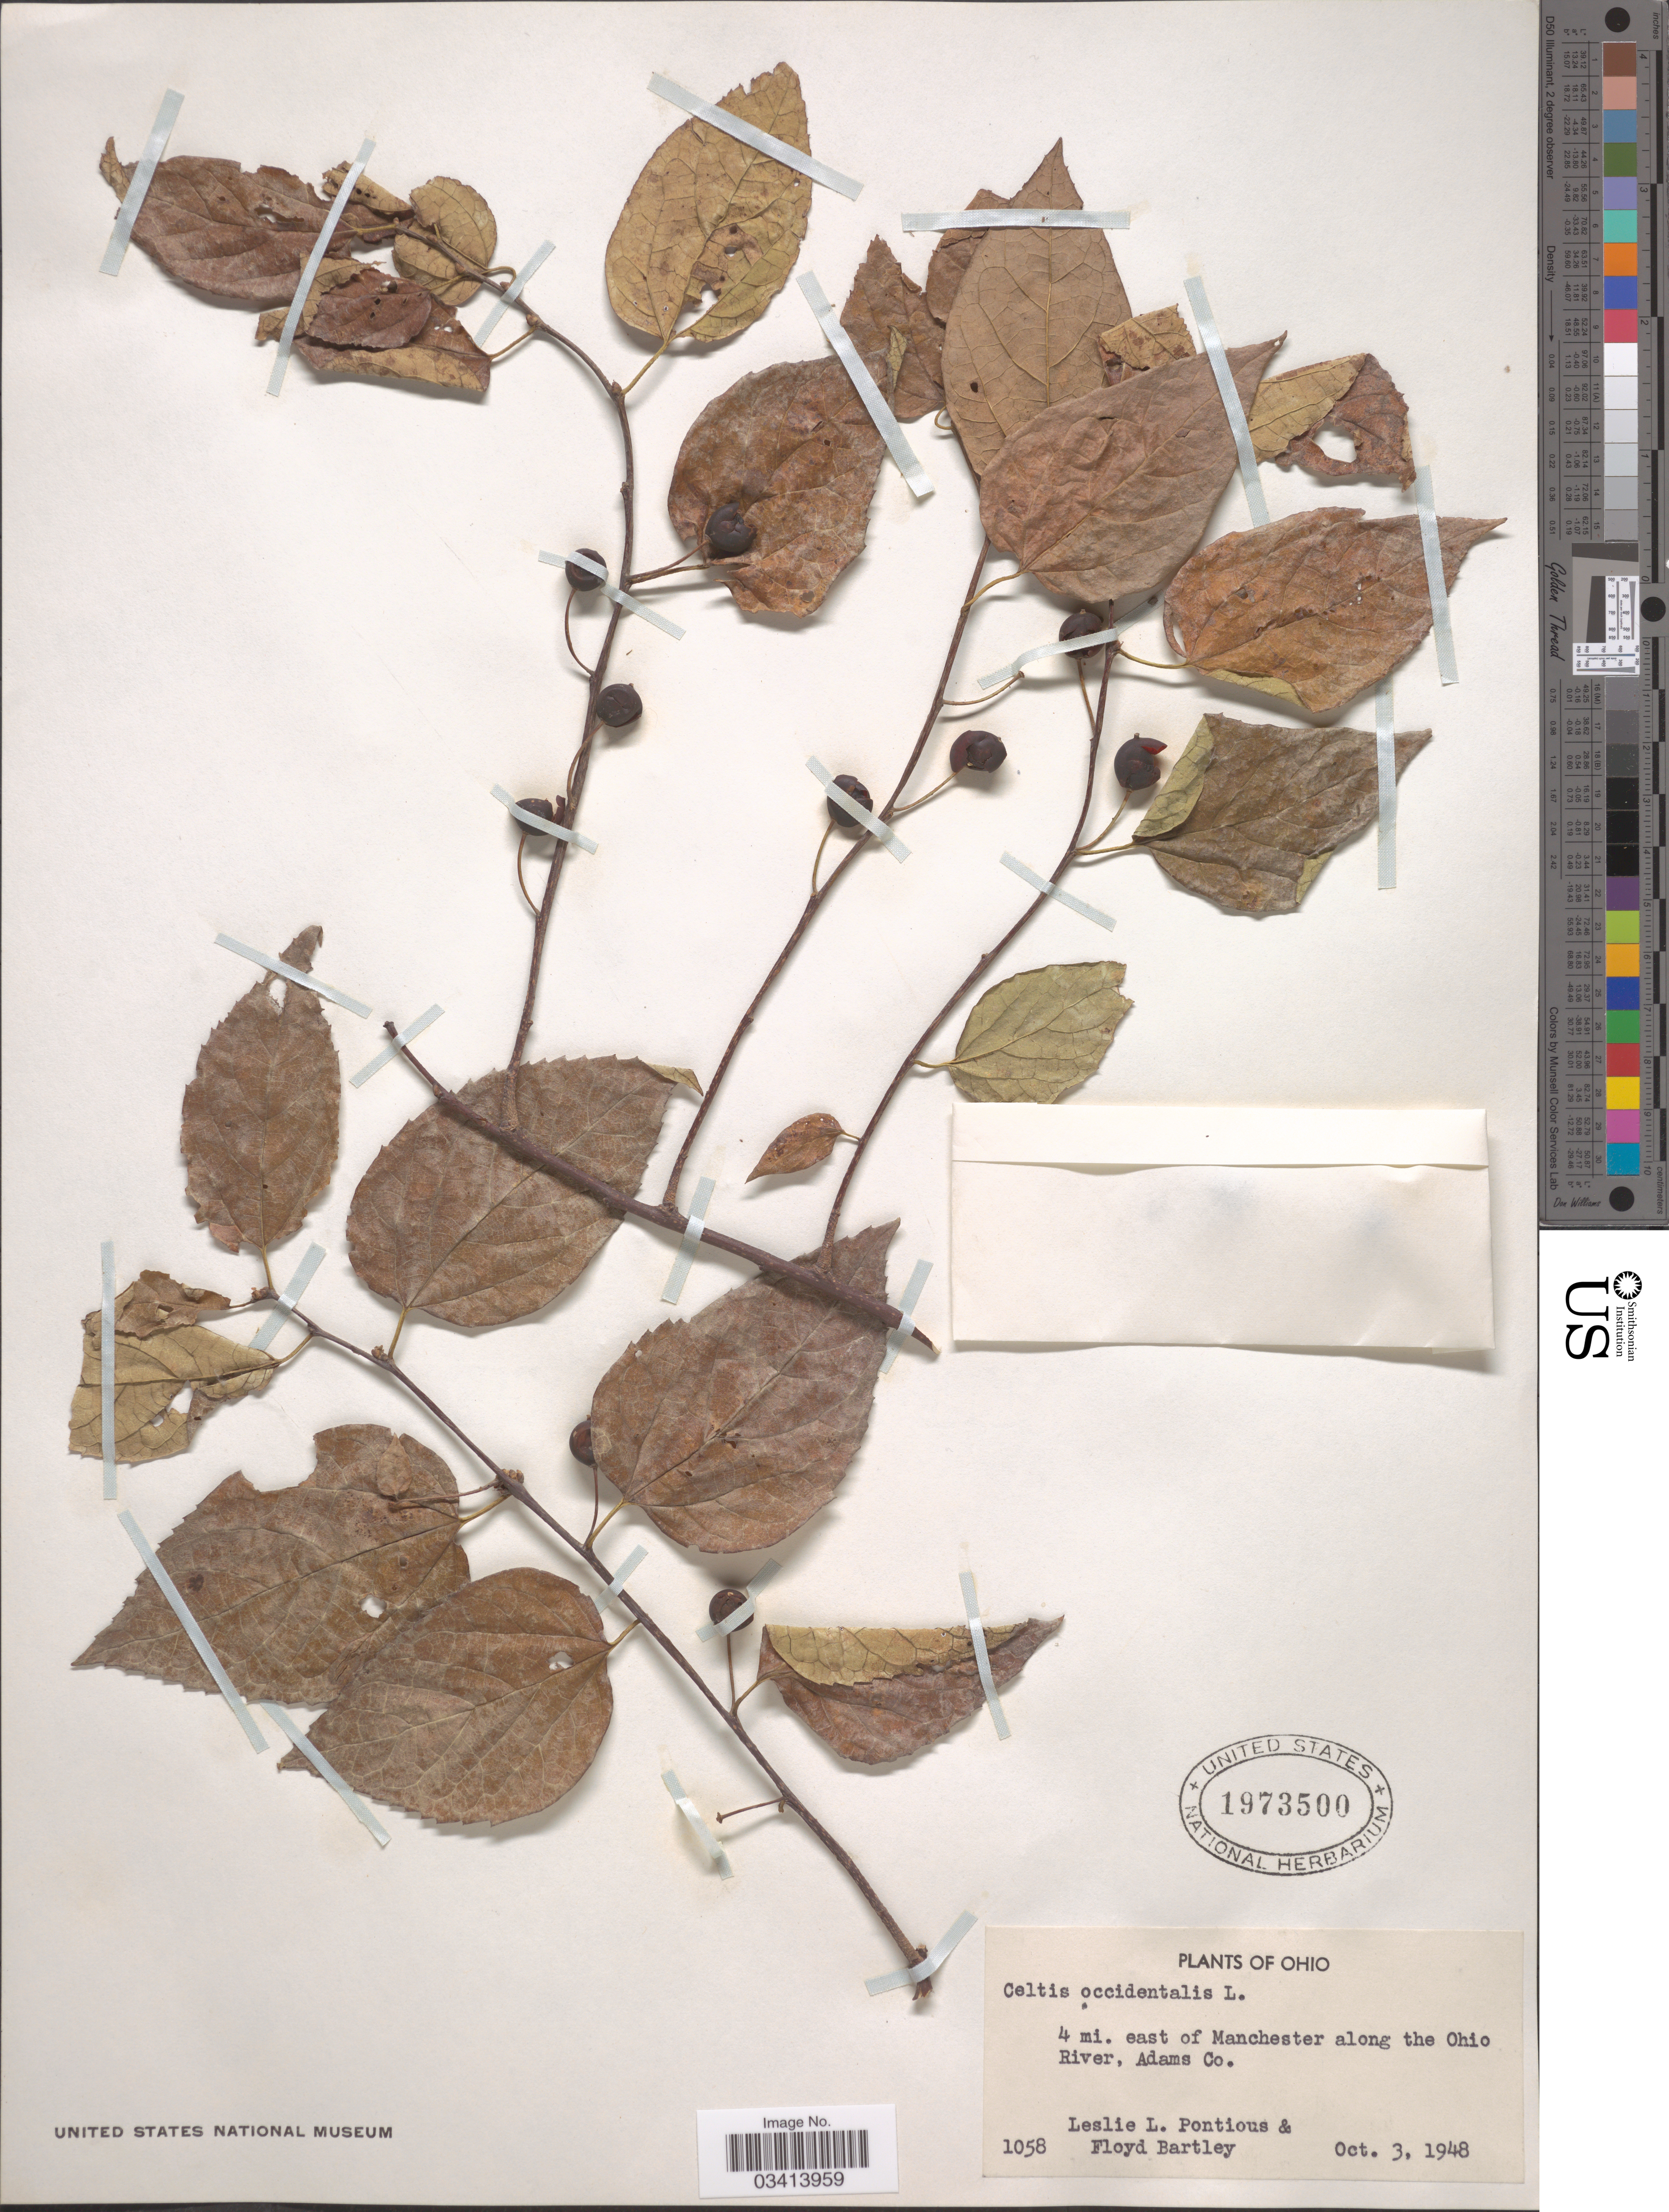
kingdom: Plantae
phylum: Tracheophyta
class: Magnoliopsida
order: Rosales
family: Cannabaceae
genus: Celtis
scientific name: Celtis occidentalis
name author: L.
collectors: L. L. Pontious & F. Bartley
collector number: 1058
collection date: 1948-10-03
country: United States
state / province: Ohio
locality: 4 mi. east of Manchester along the Ohio River, Adams Co.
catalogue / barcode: US 1973500